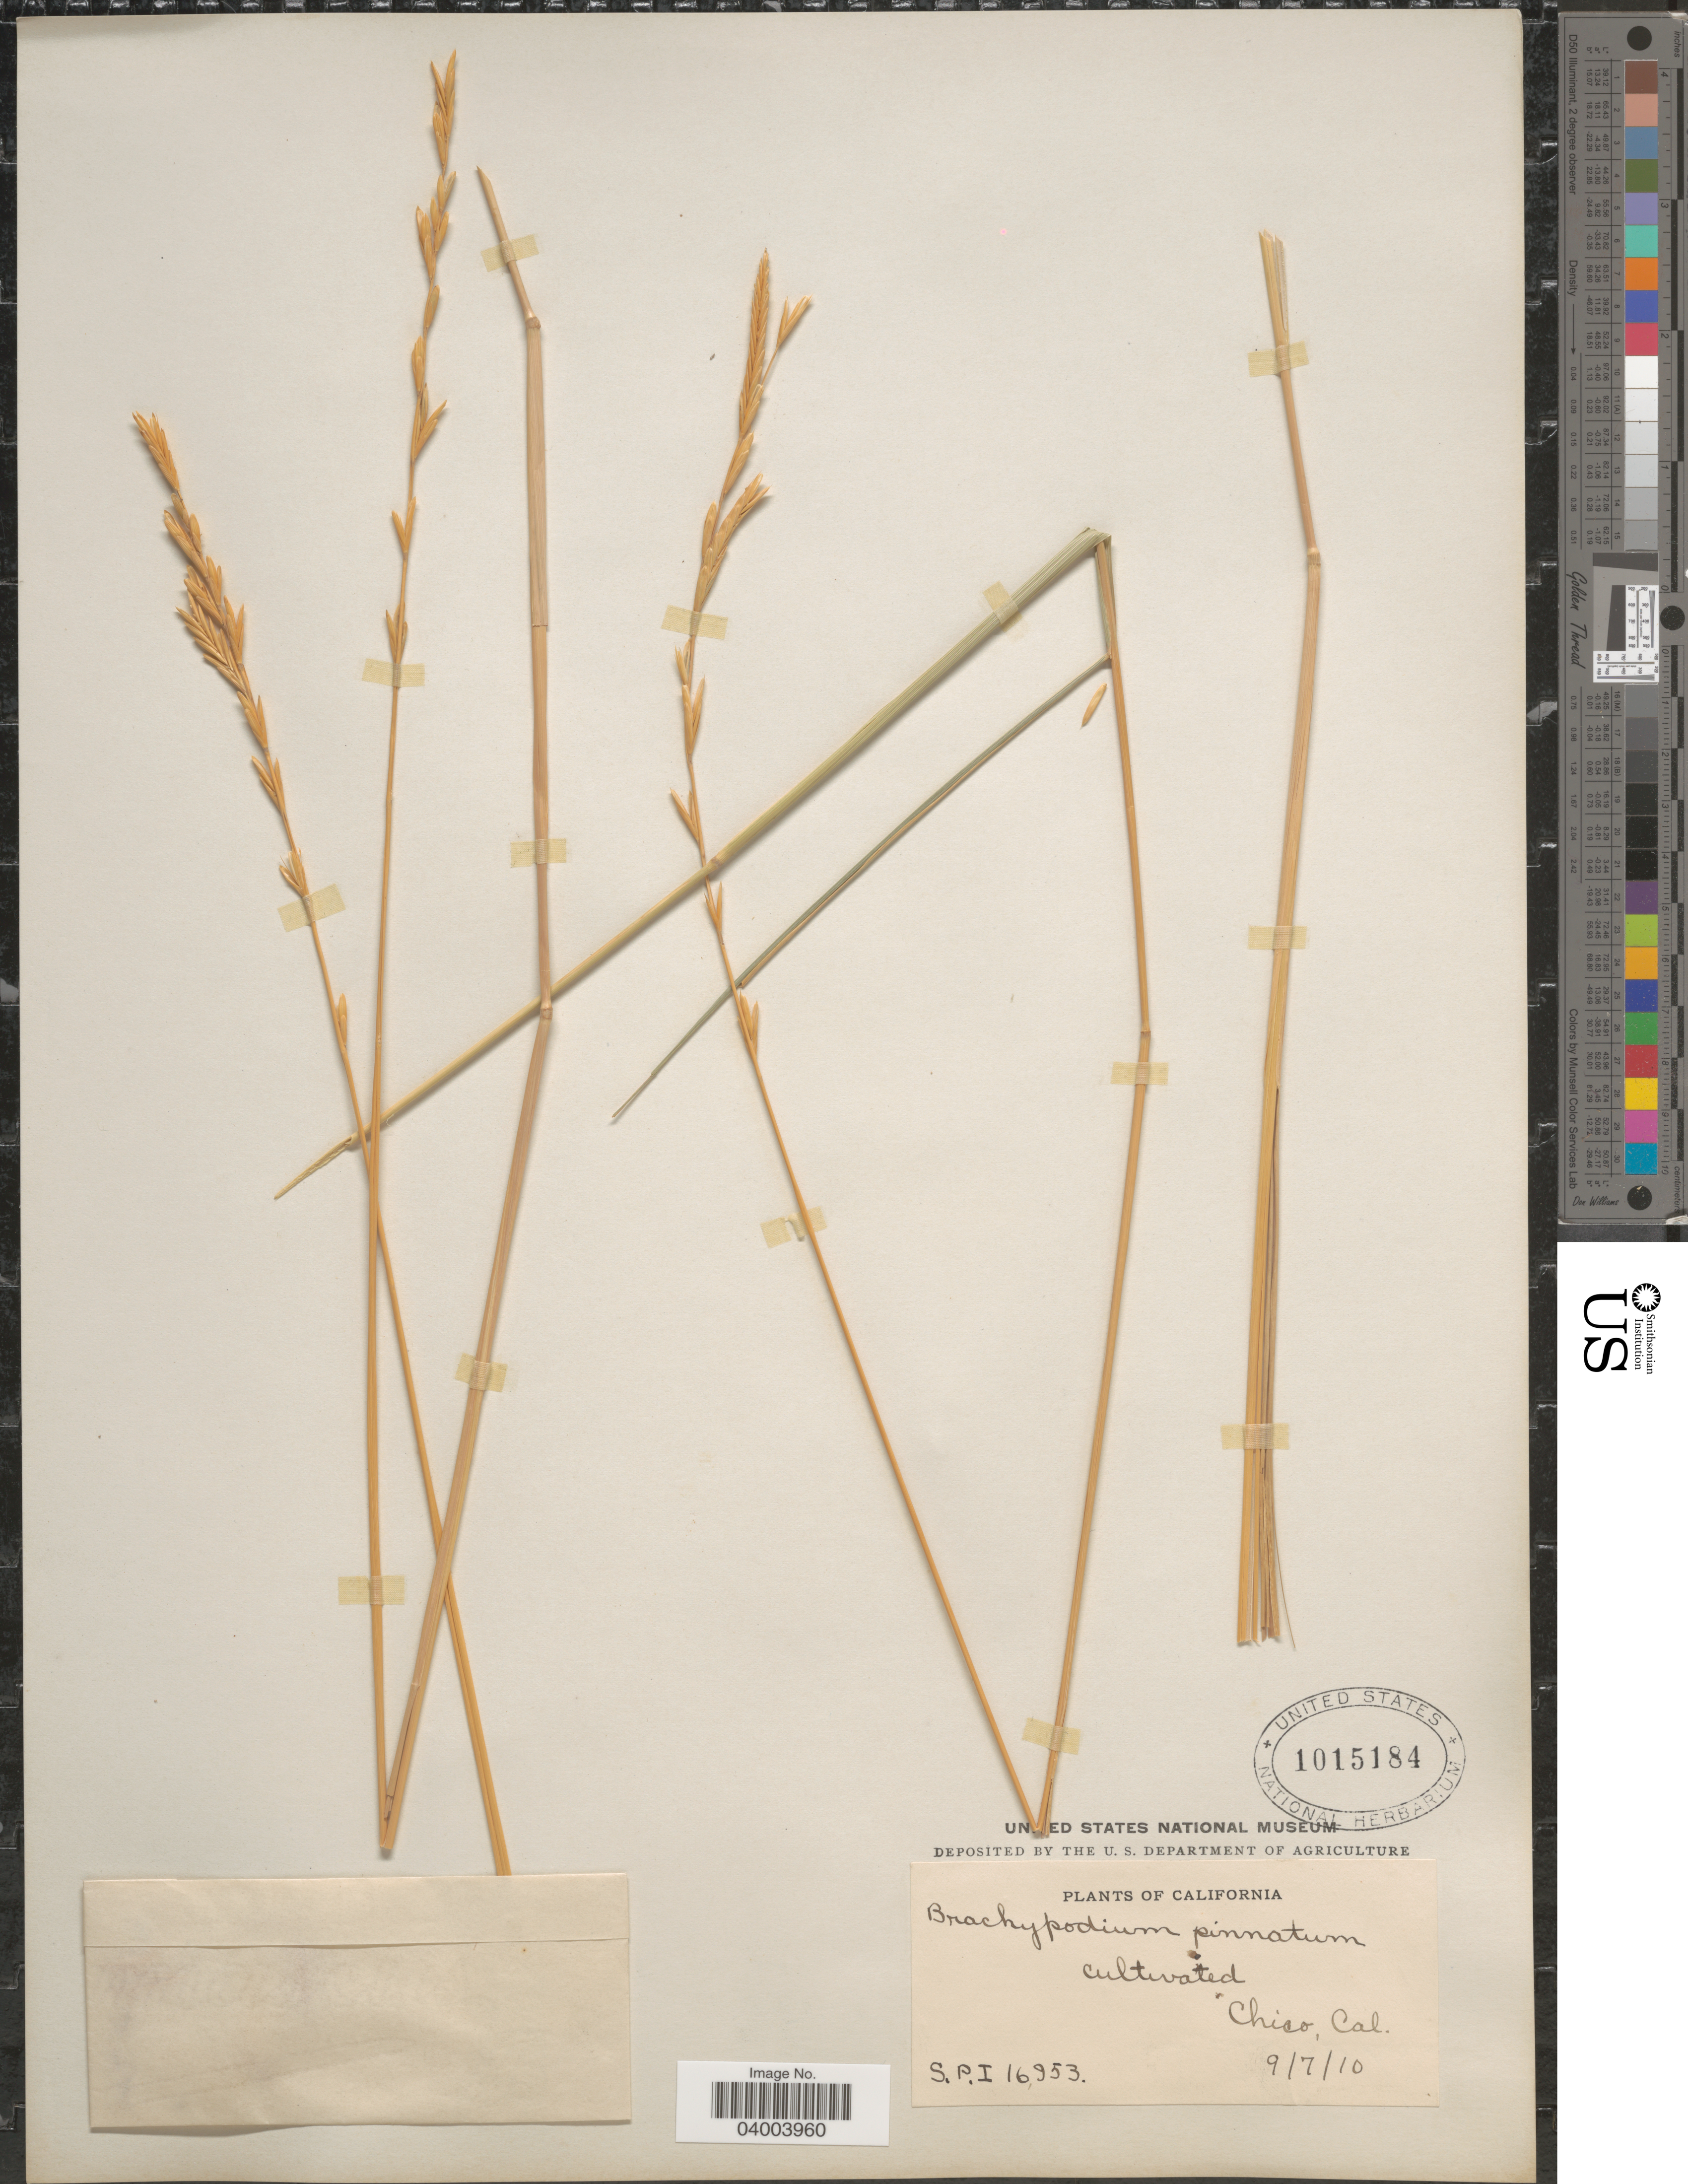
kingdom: Plantae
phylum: Tracheophyta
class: Liliopsida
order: Poales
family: Poaceae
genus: Brachypodium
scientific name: Brachypodium pinnatum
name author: (L.) P. Beauv.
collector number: S.P.I.16953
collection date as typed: Transcribed d/m/y: 7/9/10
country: United States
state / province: California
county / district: Butte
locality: Chico.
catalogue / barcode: US 1015184